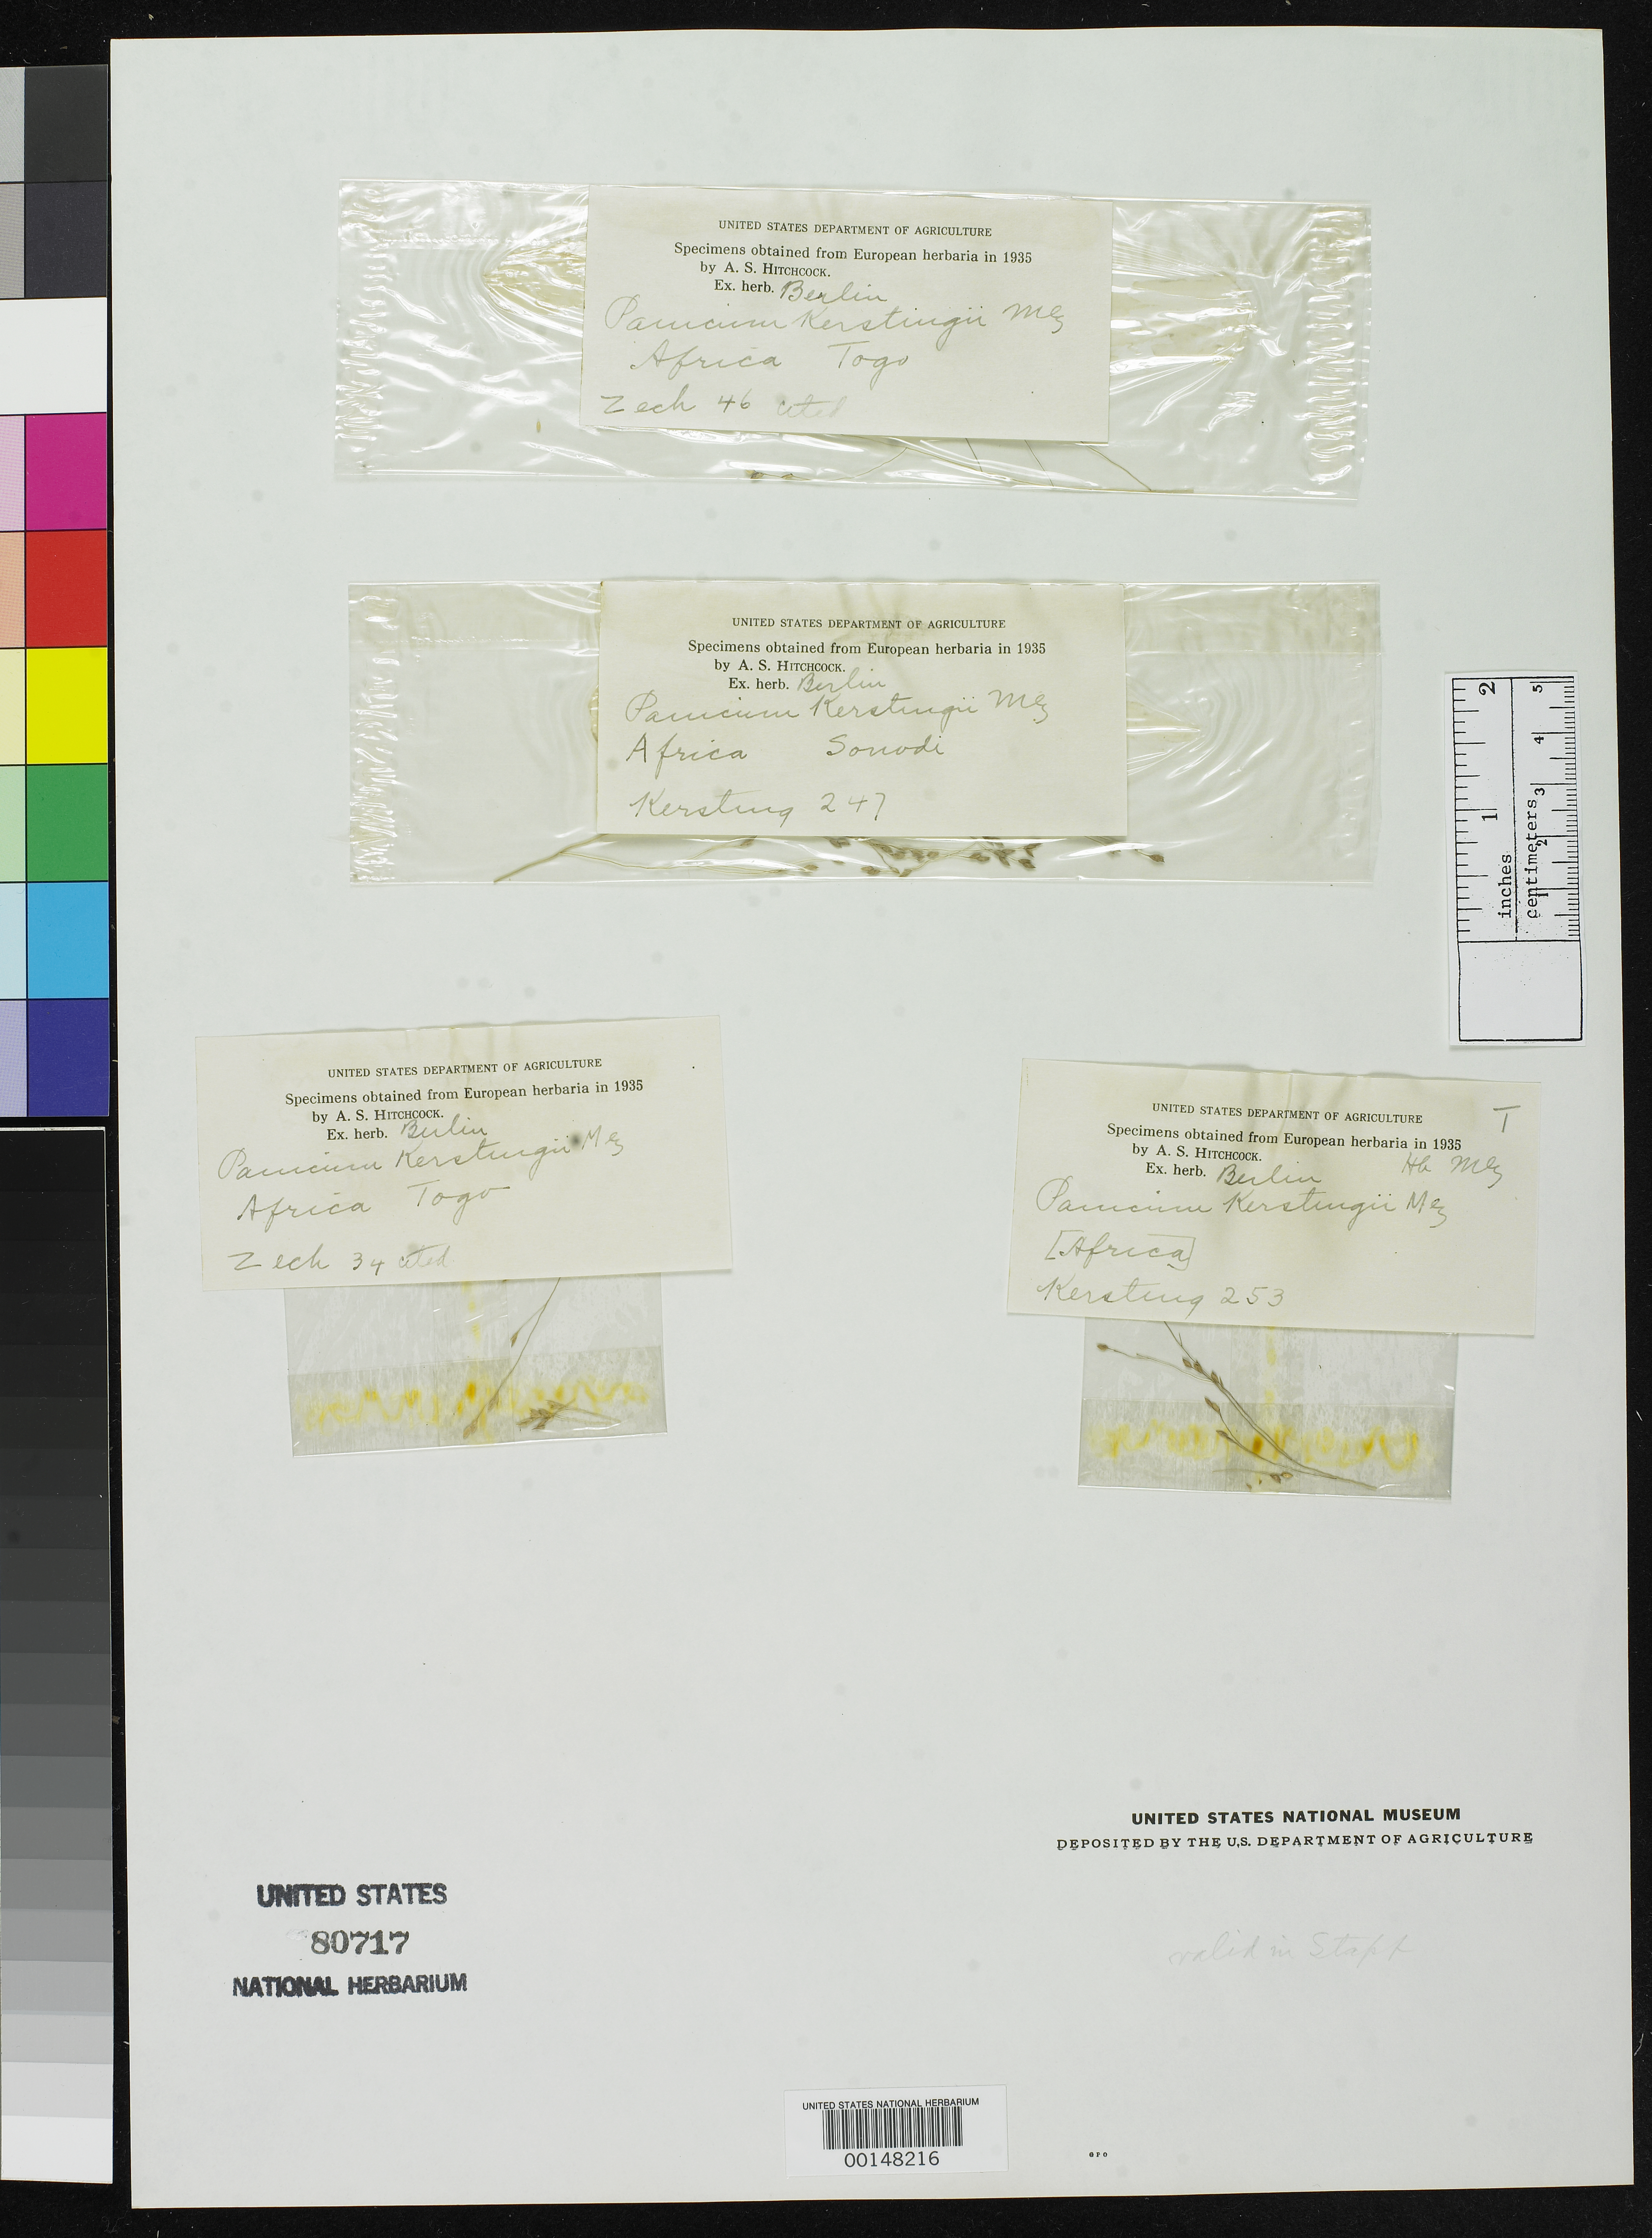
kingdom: Plantae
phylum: Tracheophyta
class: Liliopsida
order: Poales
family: Poaceae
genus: Panicum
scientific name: Panicum kerstingii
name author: Mez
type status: Type Fragment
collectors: O. Kersting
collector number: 253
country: Togo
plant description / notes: Syntypes Zech 34, Zech 46, Kersting 247, and Kersting 253 (all fragments of types ex B) mounted together on same sheet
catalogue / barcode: US 80717-2